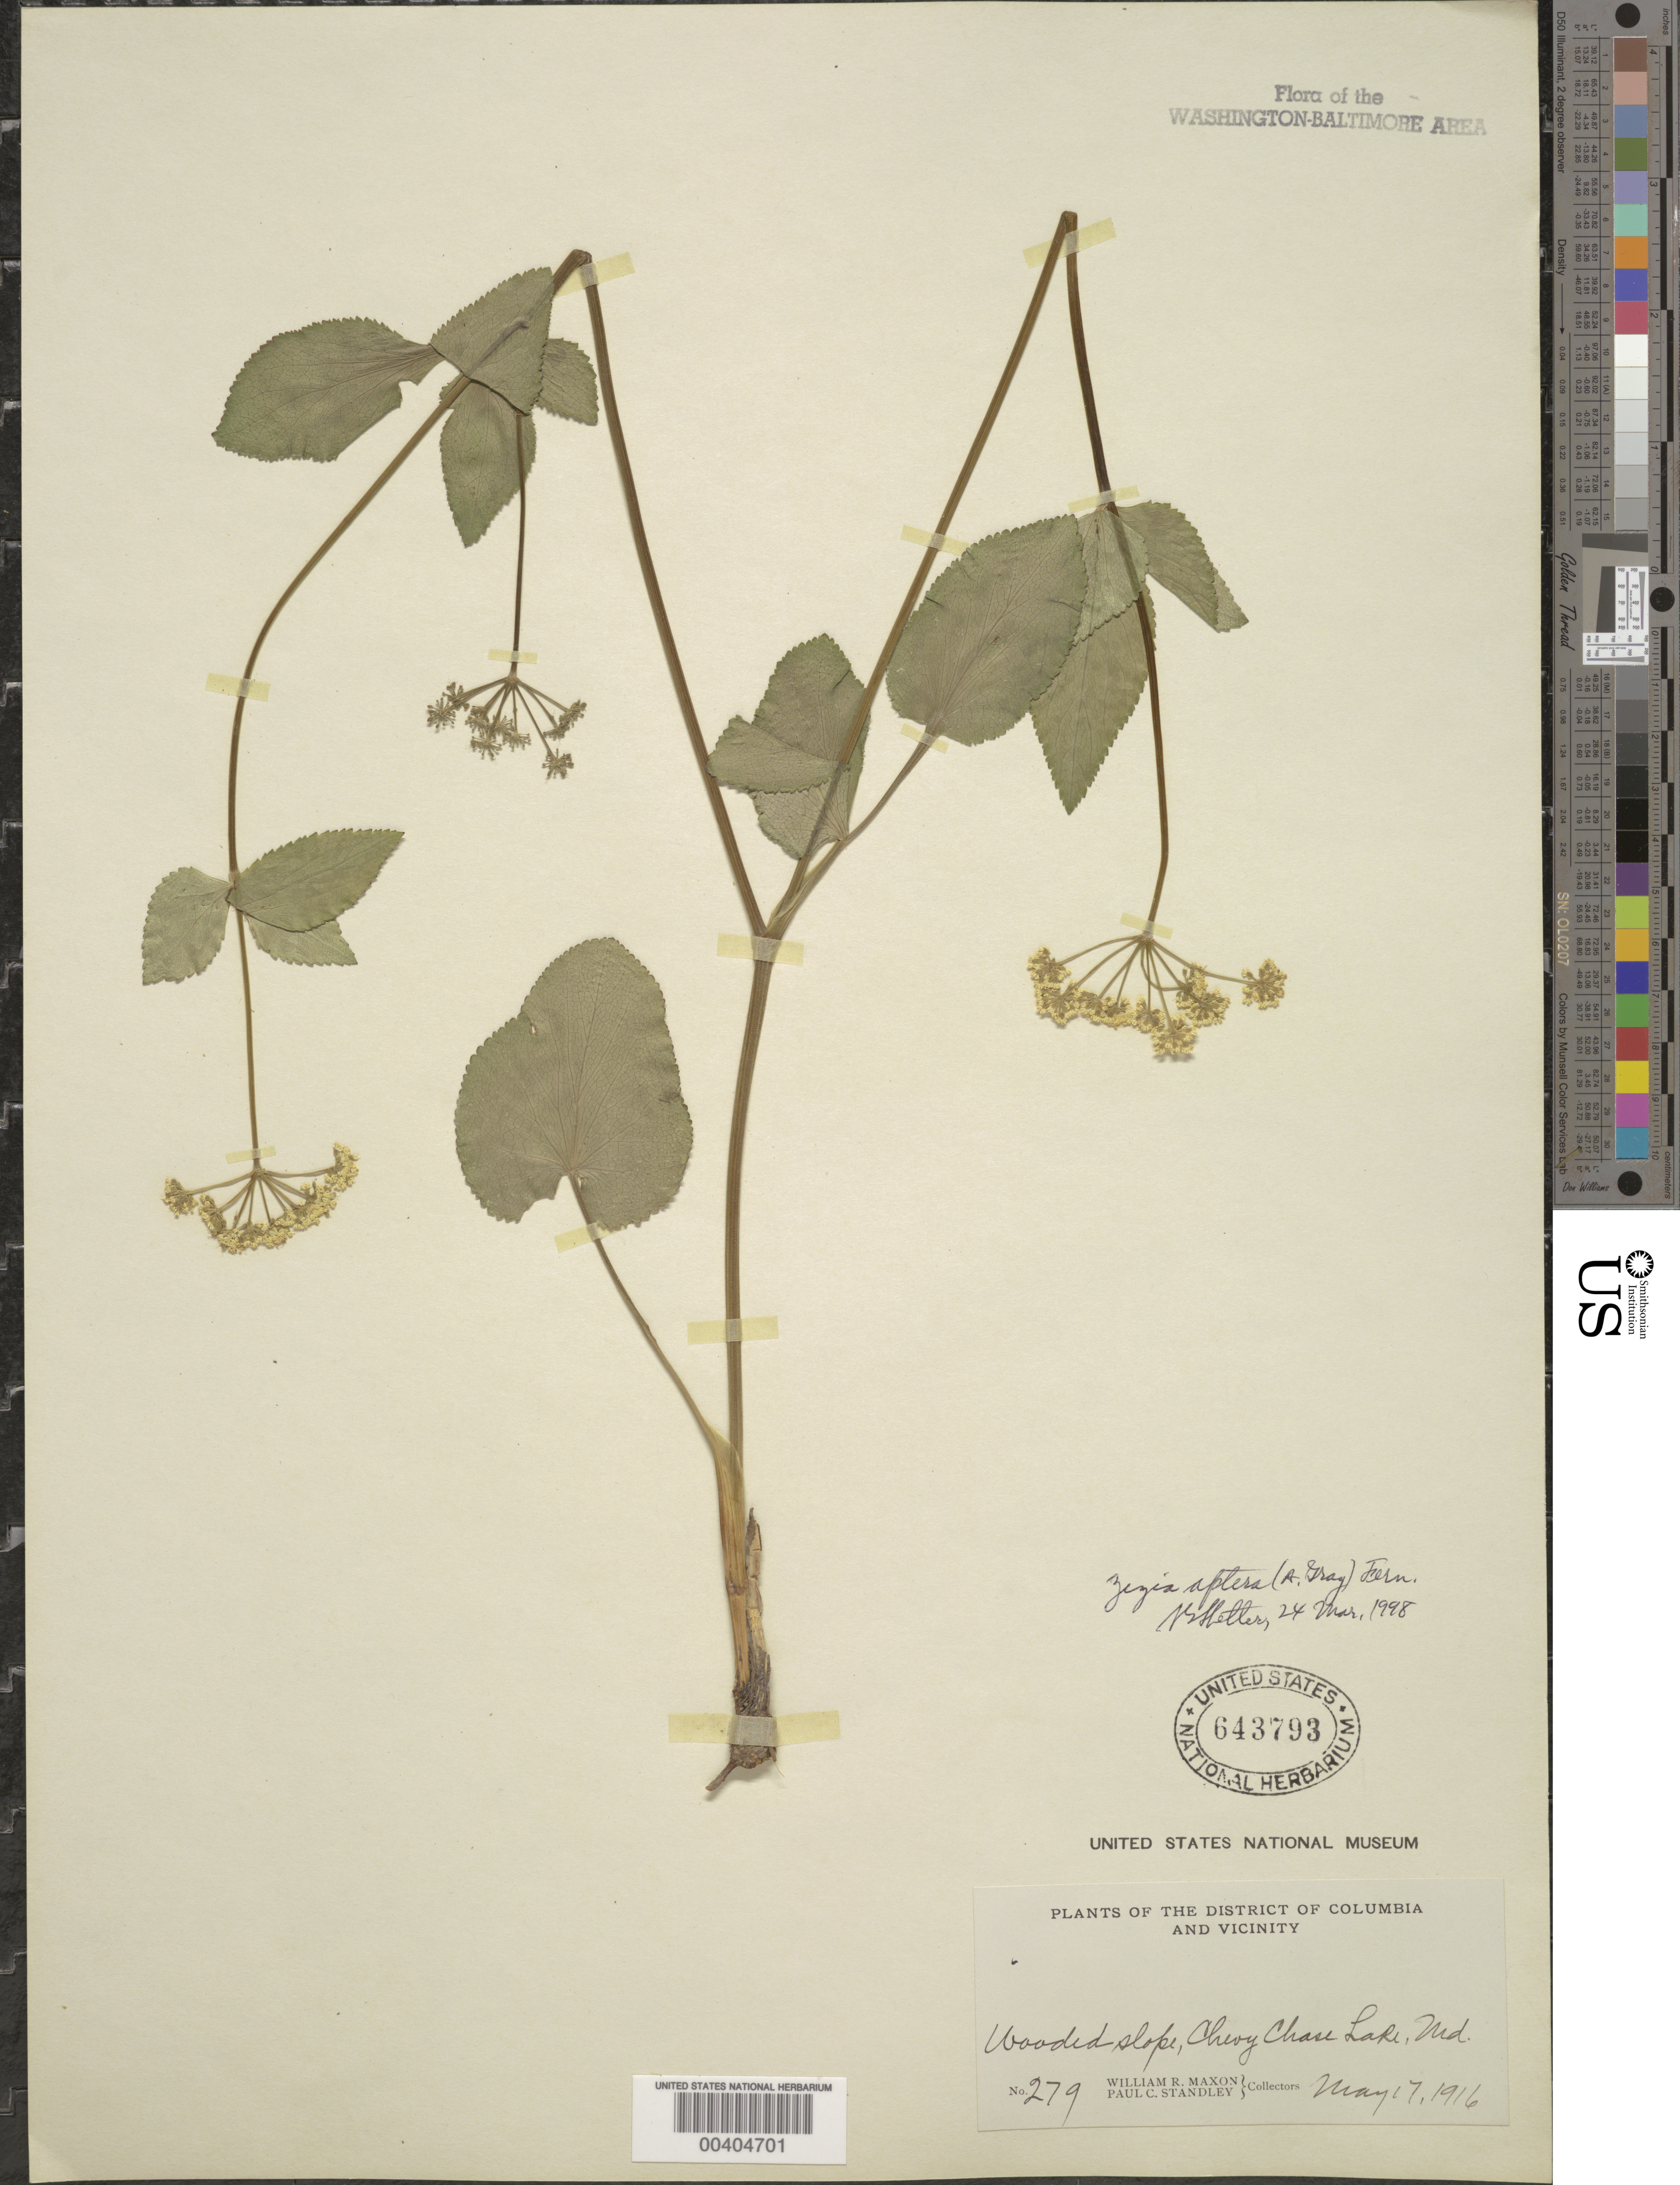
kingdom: Plantae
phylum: Tracheophyta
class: Magnoliopsida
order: Apiales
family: Apiaceae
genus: Zizia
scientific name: Zizia aptera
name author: (A. Gray) Fernald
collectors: W. R. Maxon & P. C. Standley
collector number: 279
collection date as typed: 17 May 1916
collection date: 1916-05-17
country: United States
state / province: Maryland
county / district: Montgomery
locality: Chevy Chase Lake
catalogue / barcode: US 643793